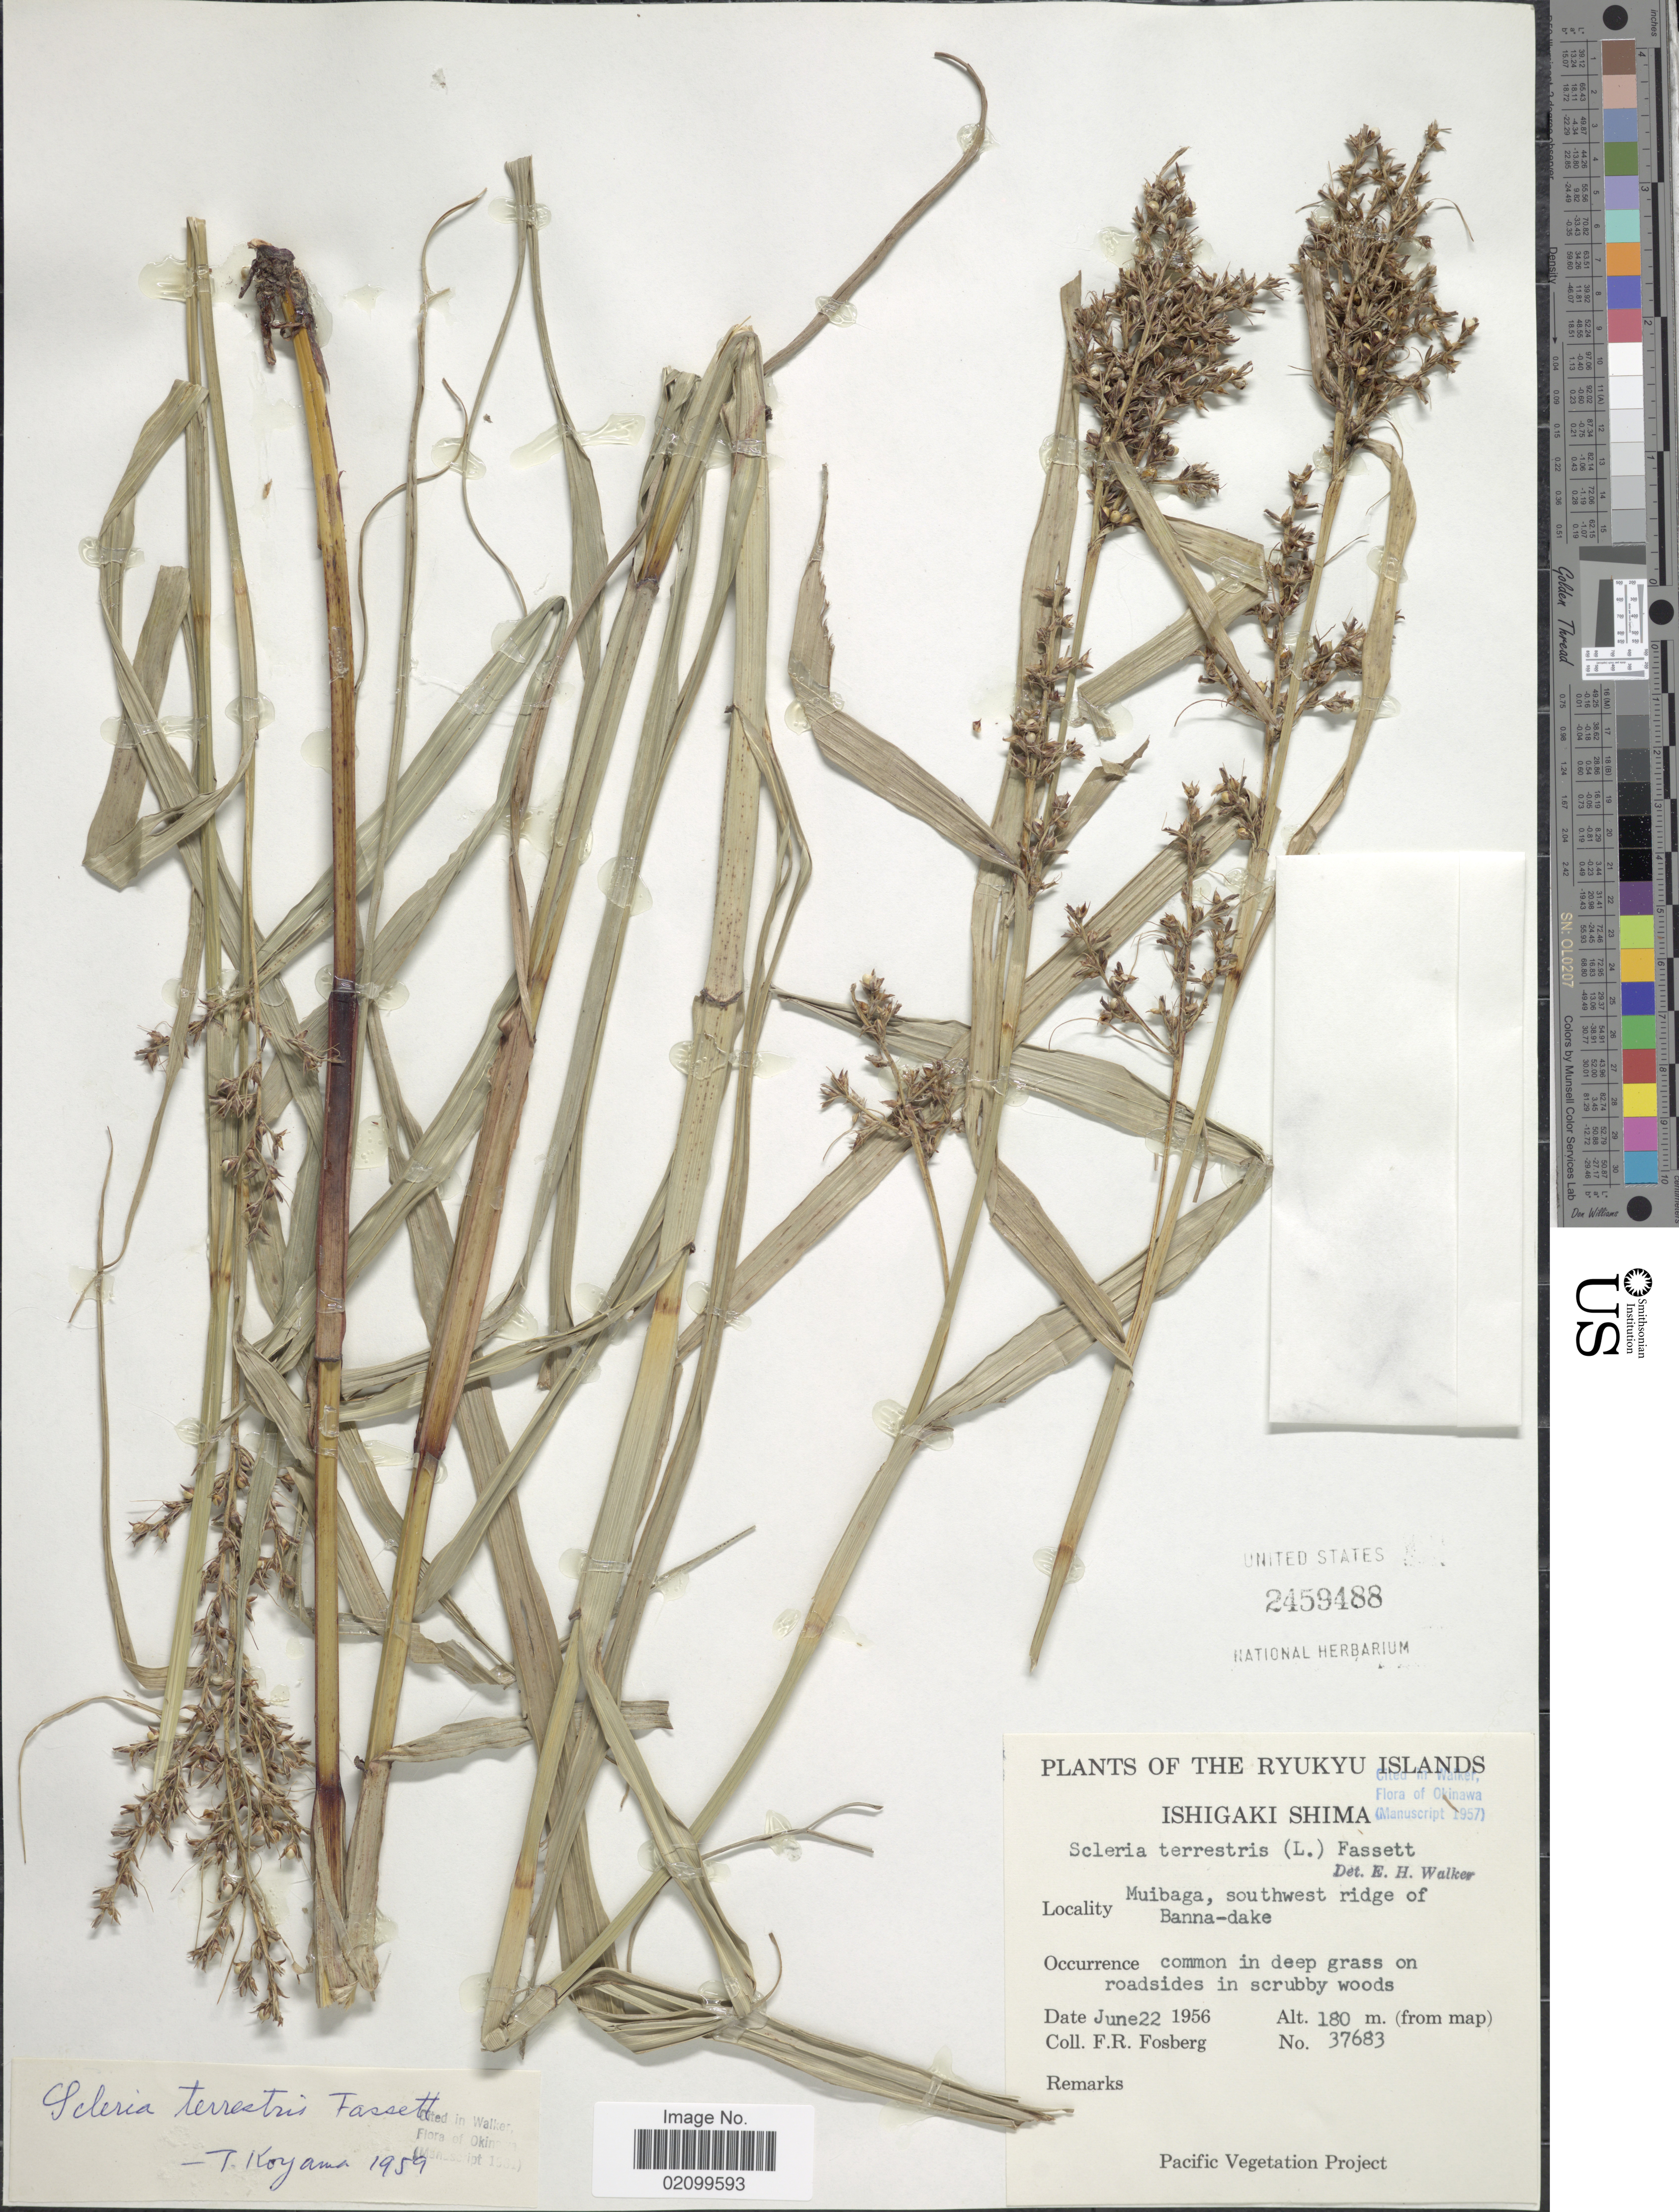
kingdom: Plantae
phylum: Tracheophyta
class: Liliopsida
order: Poales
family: Cyperaceae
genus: Scleria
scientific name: Scleria terrestris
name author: (L.) Fassett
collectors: F. R. Fosberg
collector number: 37683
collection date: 1956-06-22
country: Japan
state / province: Okinawa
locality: Ryukyu Islands. Ishigaki Shima. Muibaga, southwest ridge of Banna-dake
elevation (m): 180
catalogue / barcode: US 2459488